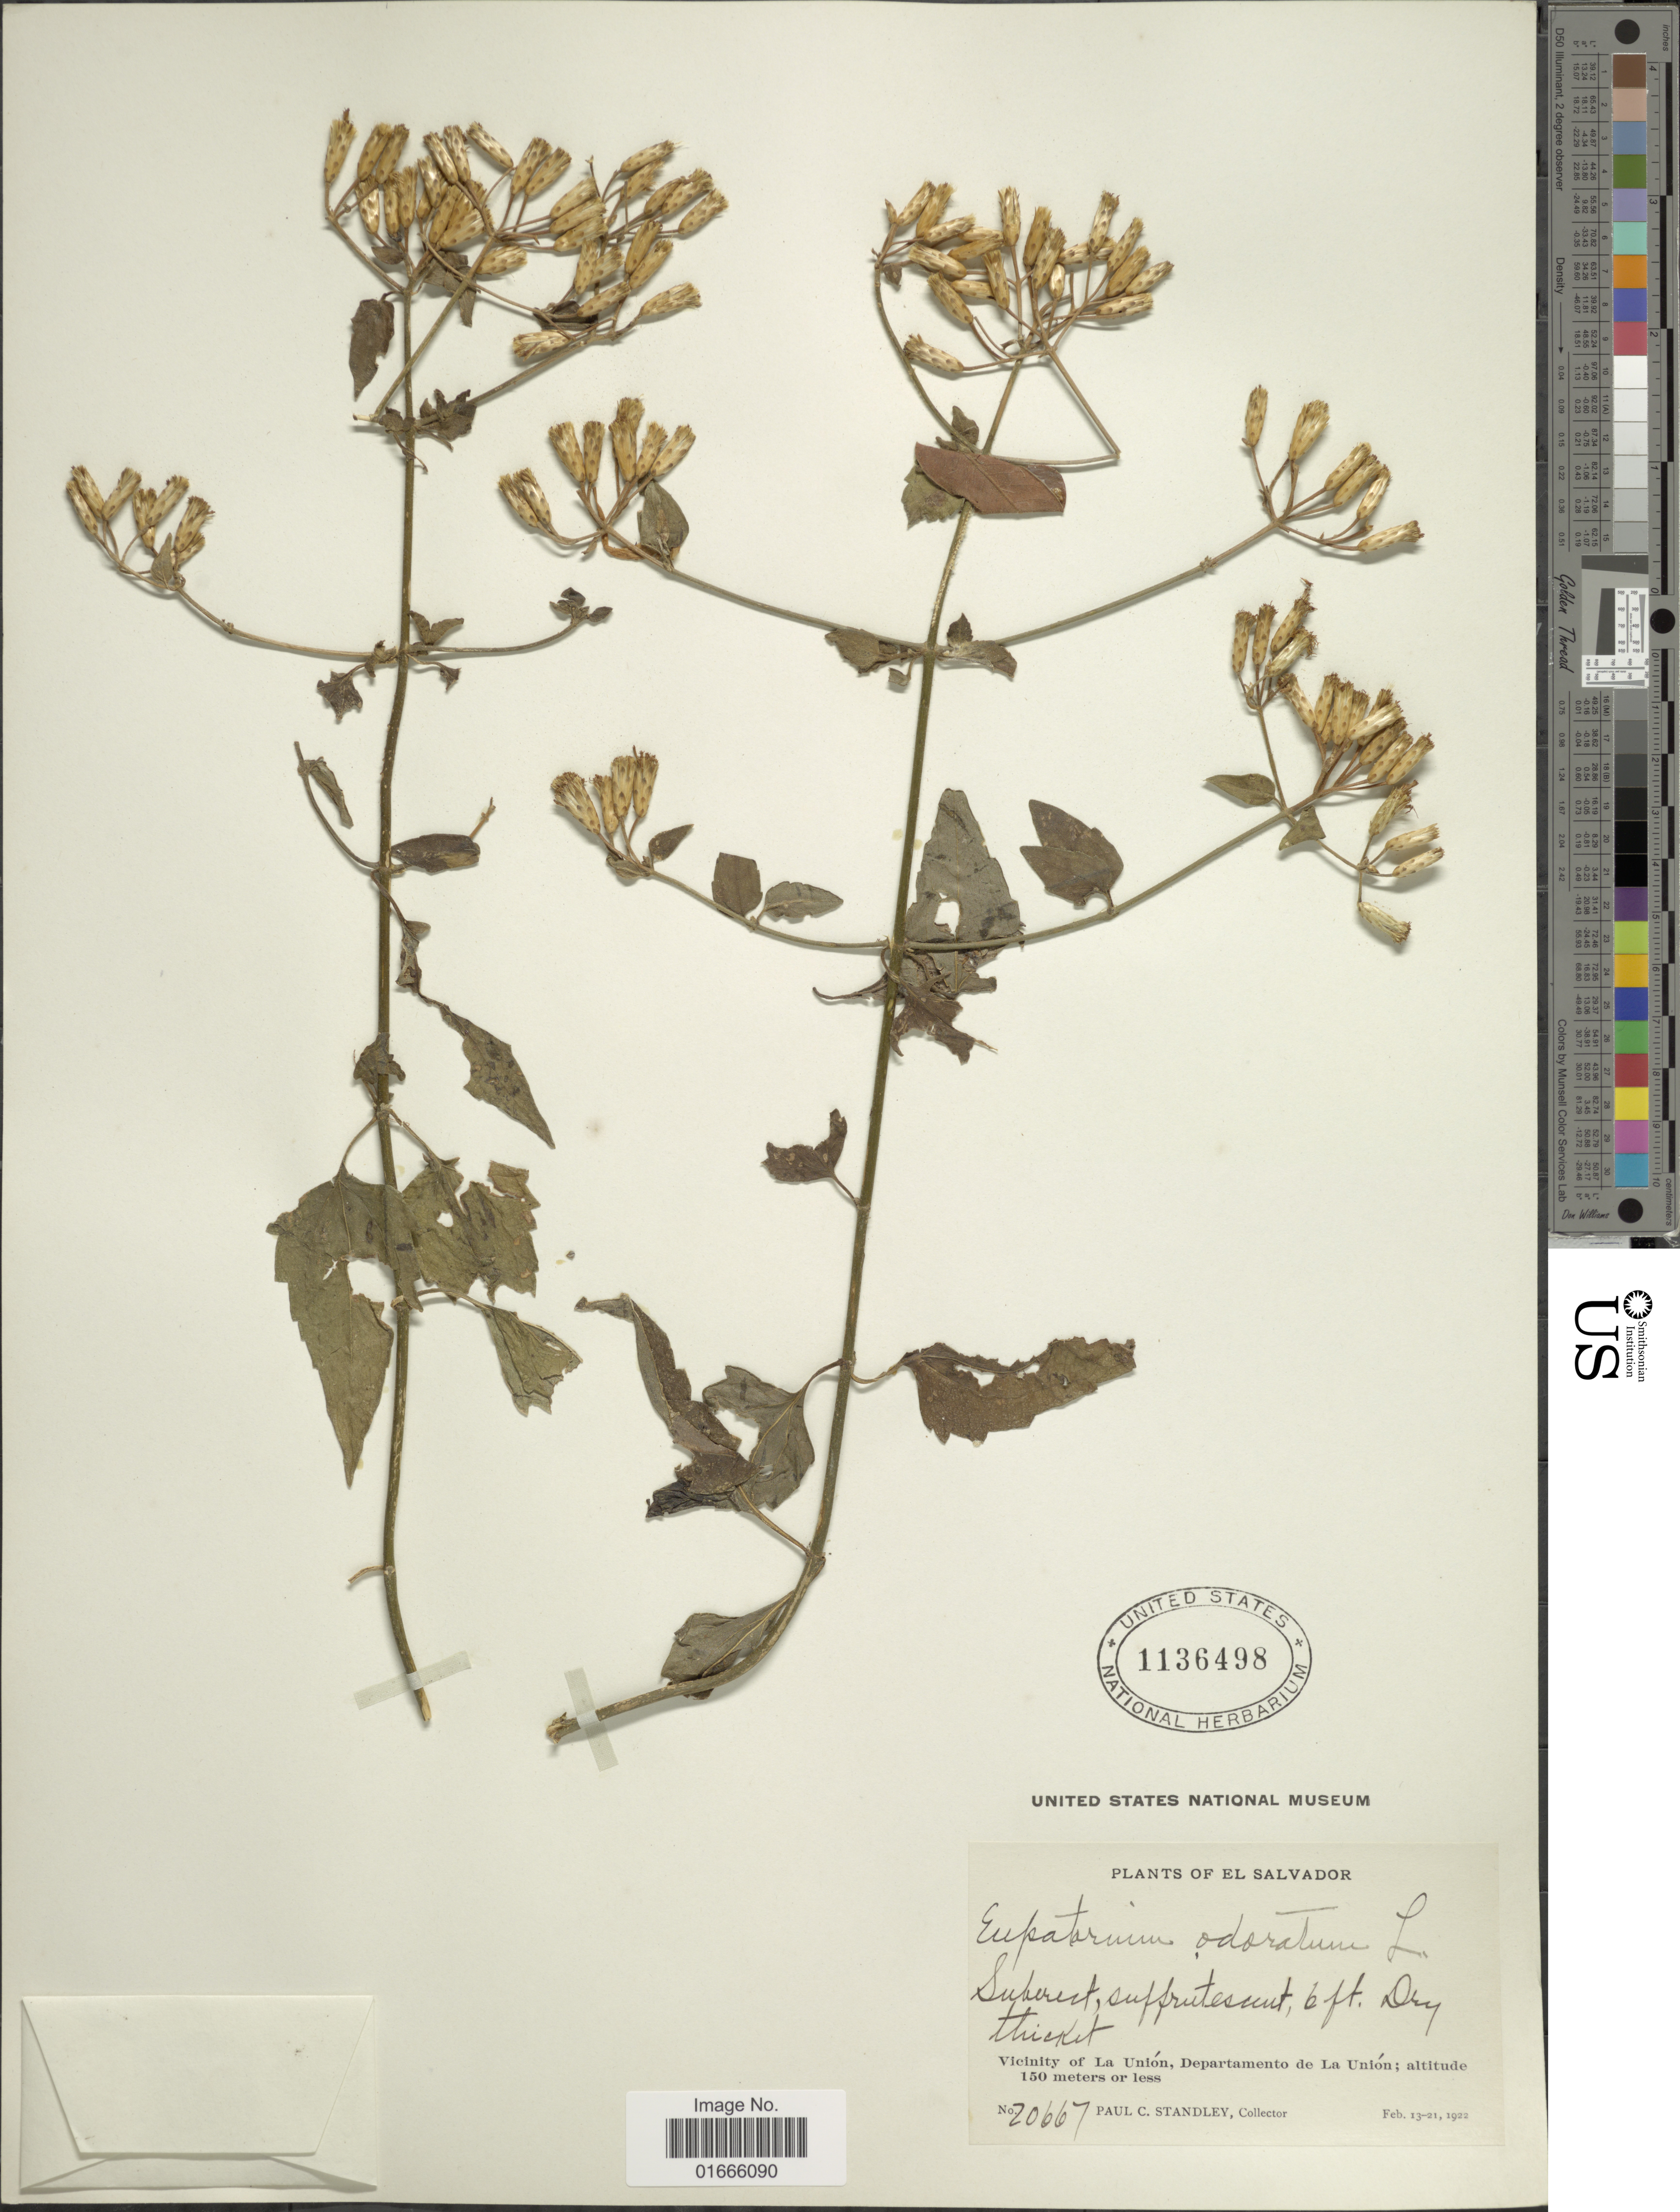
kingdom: Plantae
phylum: Tracheophyta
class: Magnoliopsida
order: Asterales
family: Asteraceae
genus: Chromolaena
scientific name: Chromolaena odorata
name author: (L.) R.M. King & H. Rob.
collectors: P. C. Standley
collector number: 20667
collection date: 1922-02-13/1922-02-21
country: El Salvador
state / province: La Union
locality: Vicinity of La Union, Departamento de La Union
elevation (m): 150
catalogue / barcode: US 1136498